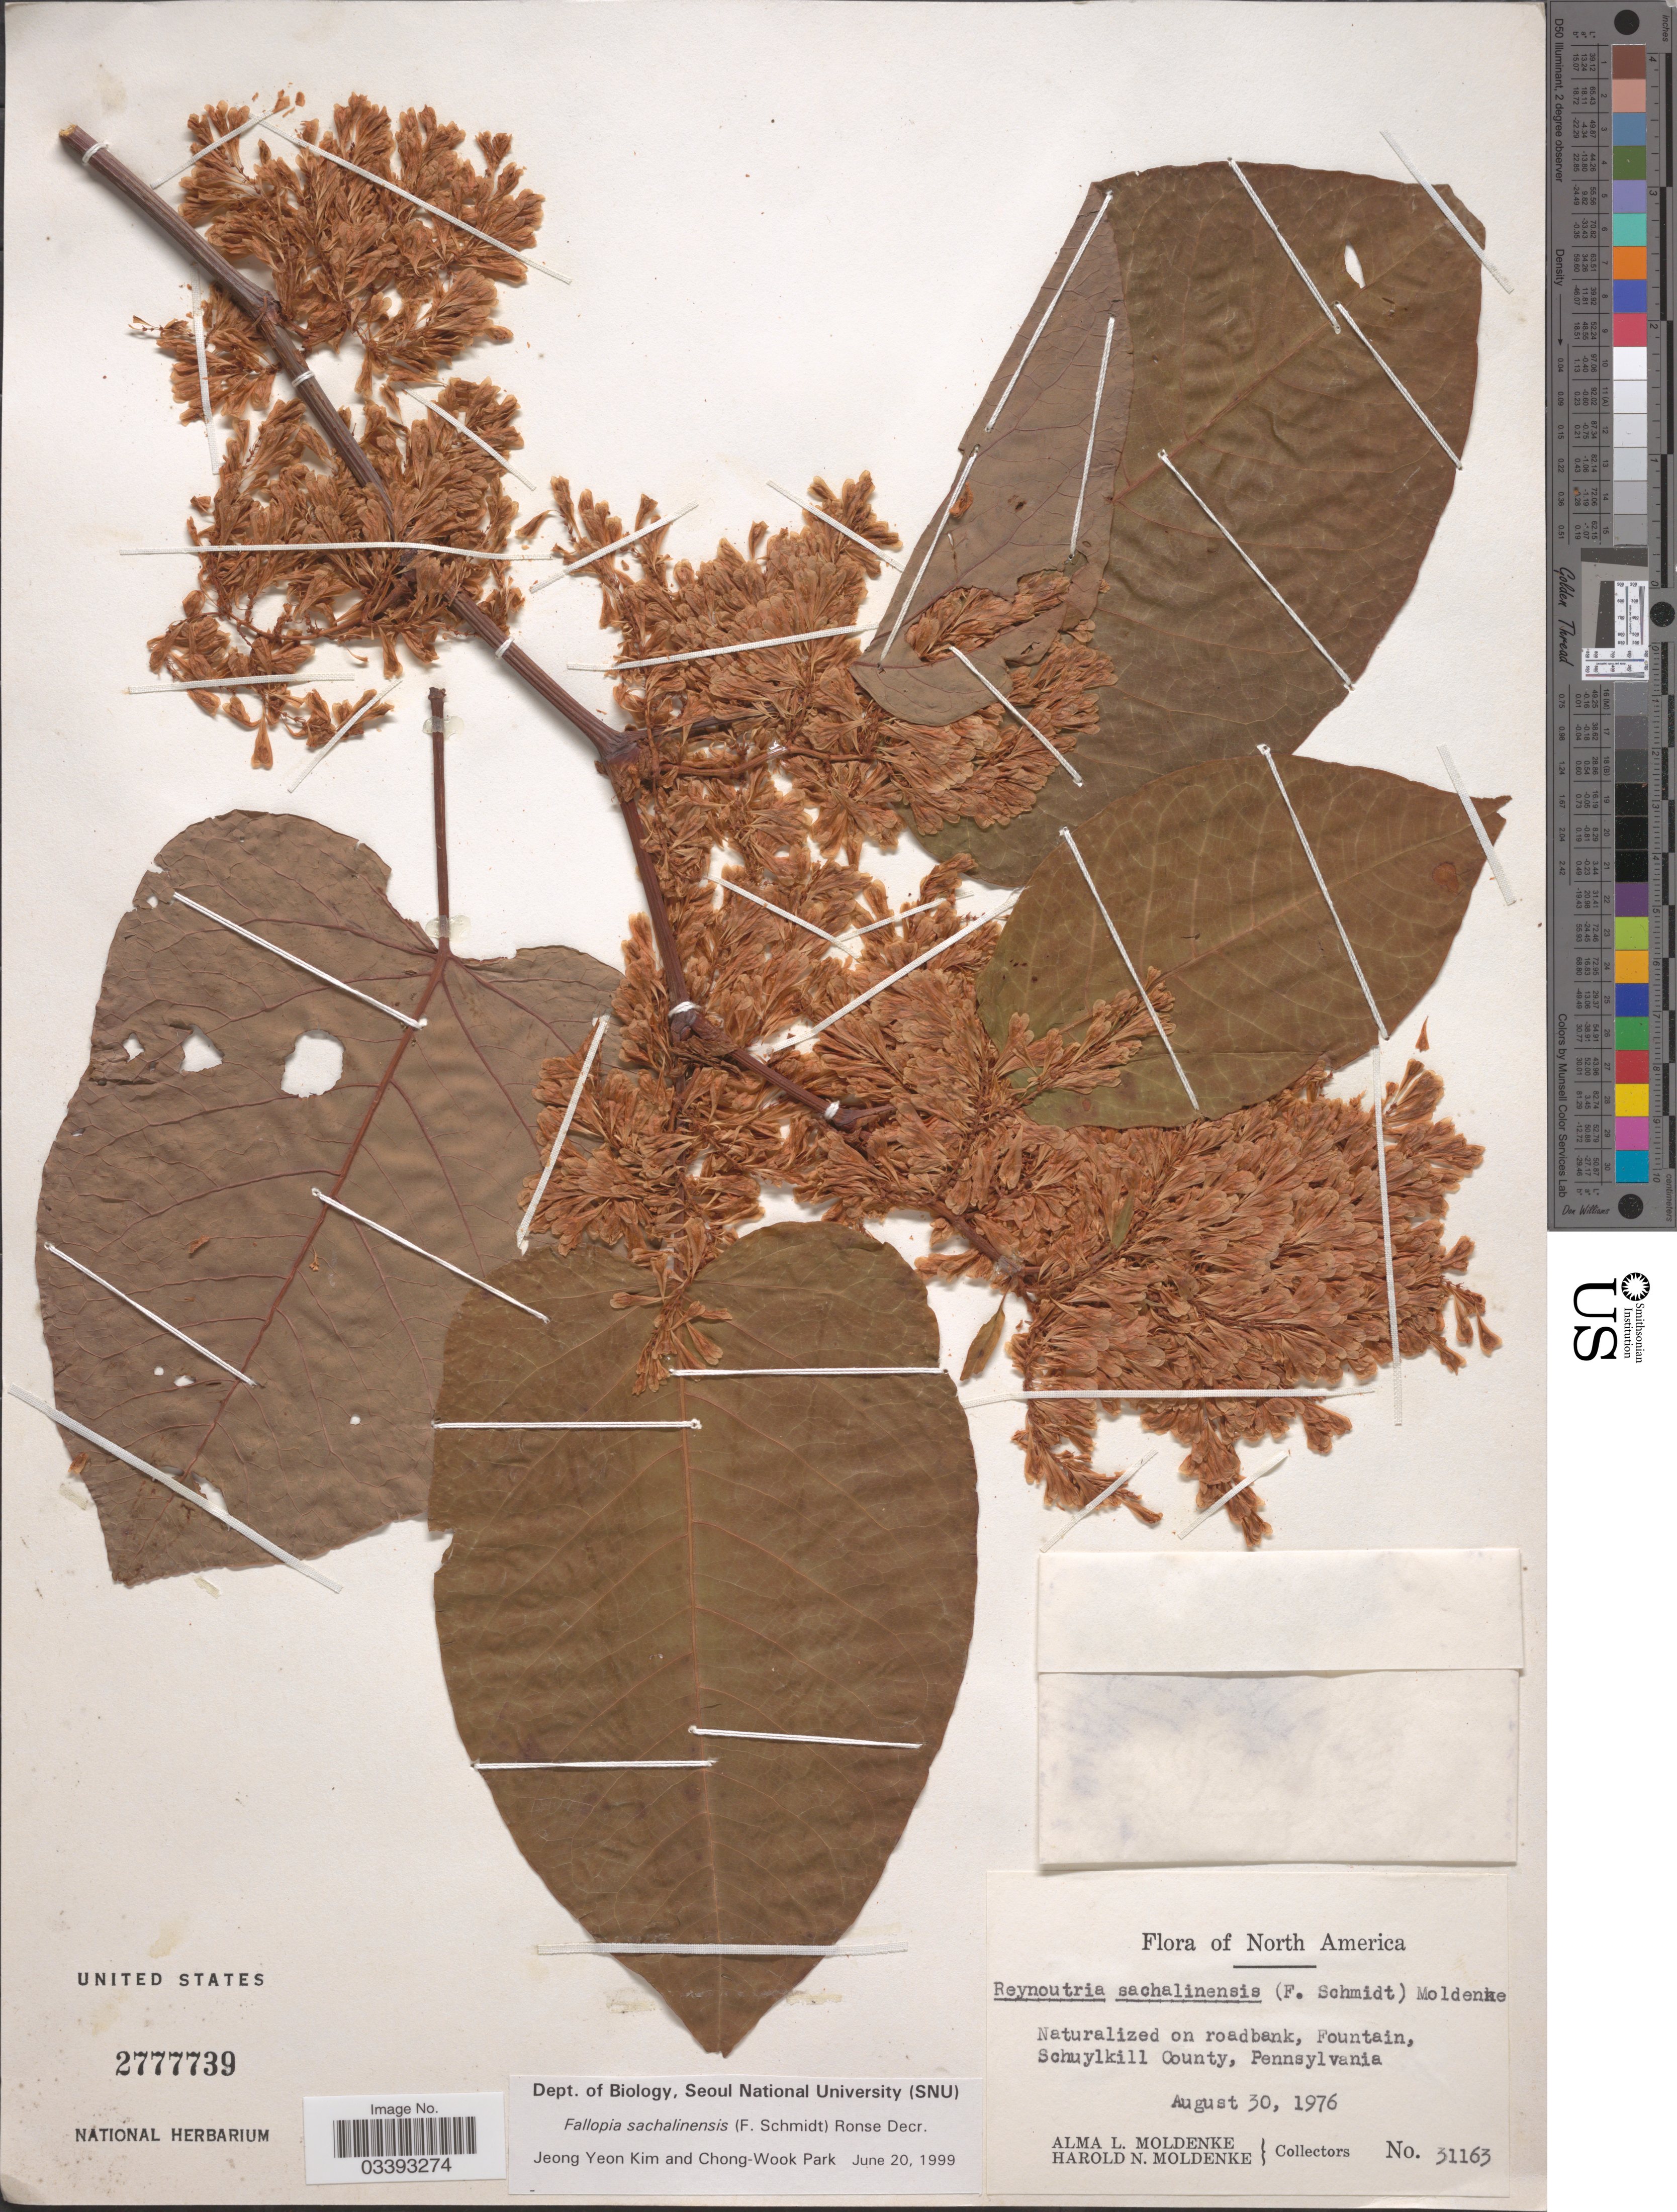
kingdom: Plantae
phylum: Tracheophyta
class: Magnoliopsida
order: Caryophyllales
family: Polygonaceae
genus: Reynoutria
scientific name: Reynoutria sachalinensis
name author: (F. Schmidt) Nakai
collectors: A. L. Moldenke & H. N. Moldenke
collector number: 31163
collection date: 1976-08-30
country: United States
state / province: Pennsylvania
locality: Naturalized on roadbank, Fountain, Schuylkill County.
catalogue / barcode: US 2777739